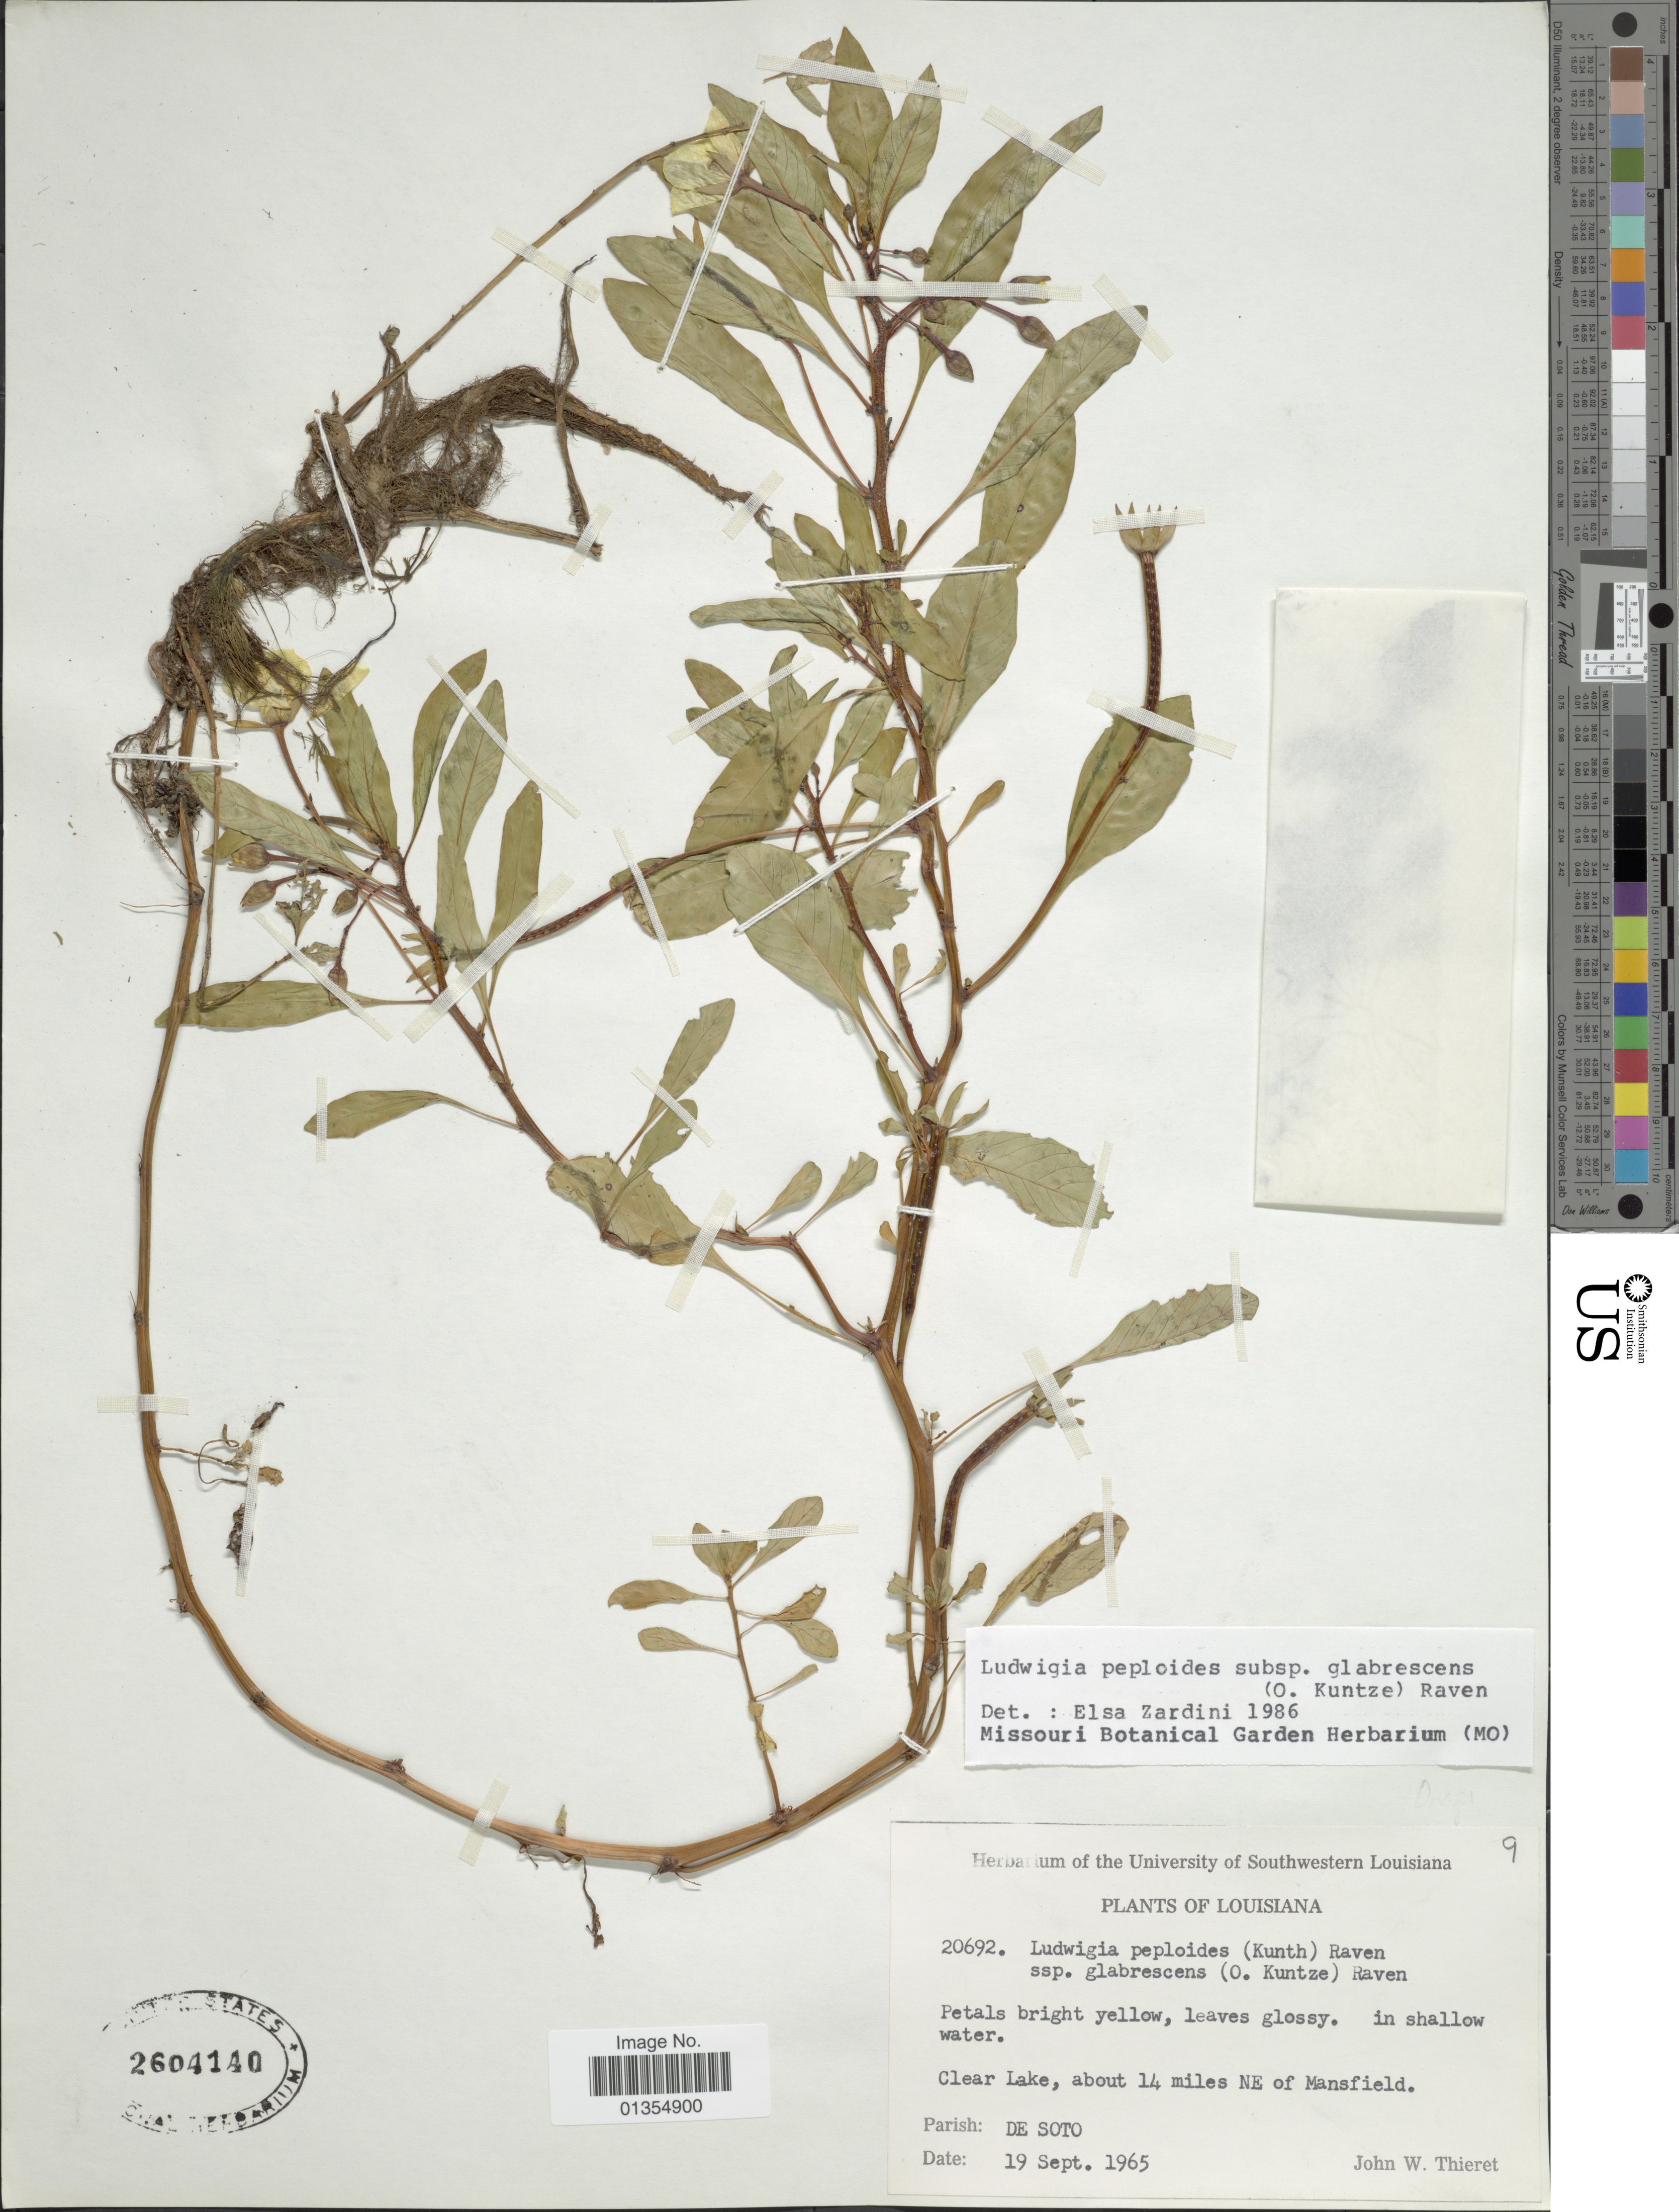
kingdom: Plantae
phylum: Tracheophyta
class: Magnoliopsida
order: Myrtales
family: Onagraceae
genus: Ludwigia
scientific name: Ludwigia peploides subsp. glabrescens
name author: (Kuntze) P.H. Raven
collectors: J. W. Thieret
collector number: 20692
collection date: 1965-09-19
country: United States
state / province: Louisiana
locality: Clear Lake, about 14 miles NE of Mansfield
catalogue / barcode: US 2604140